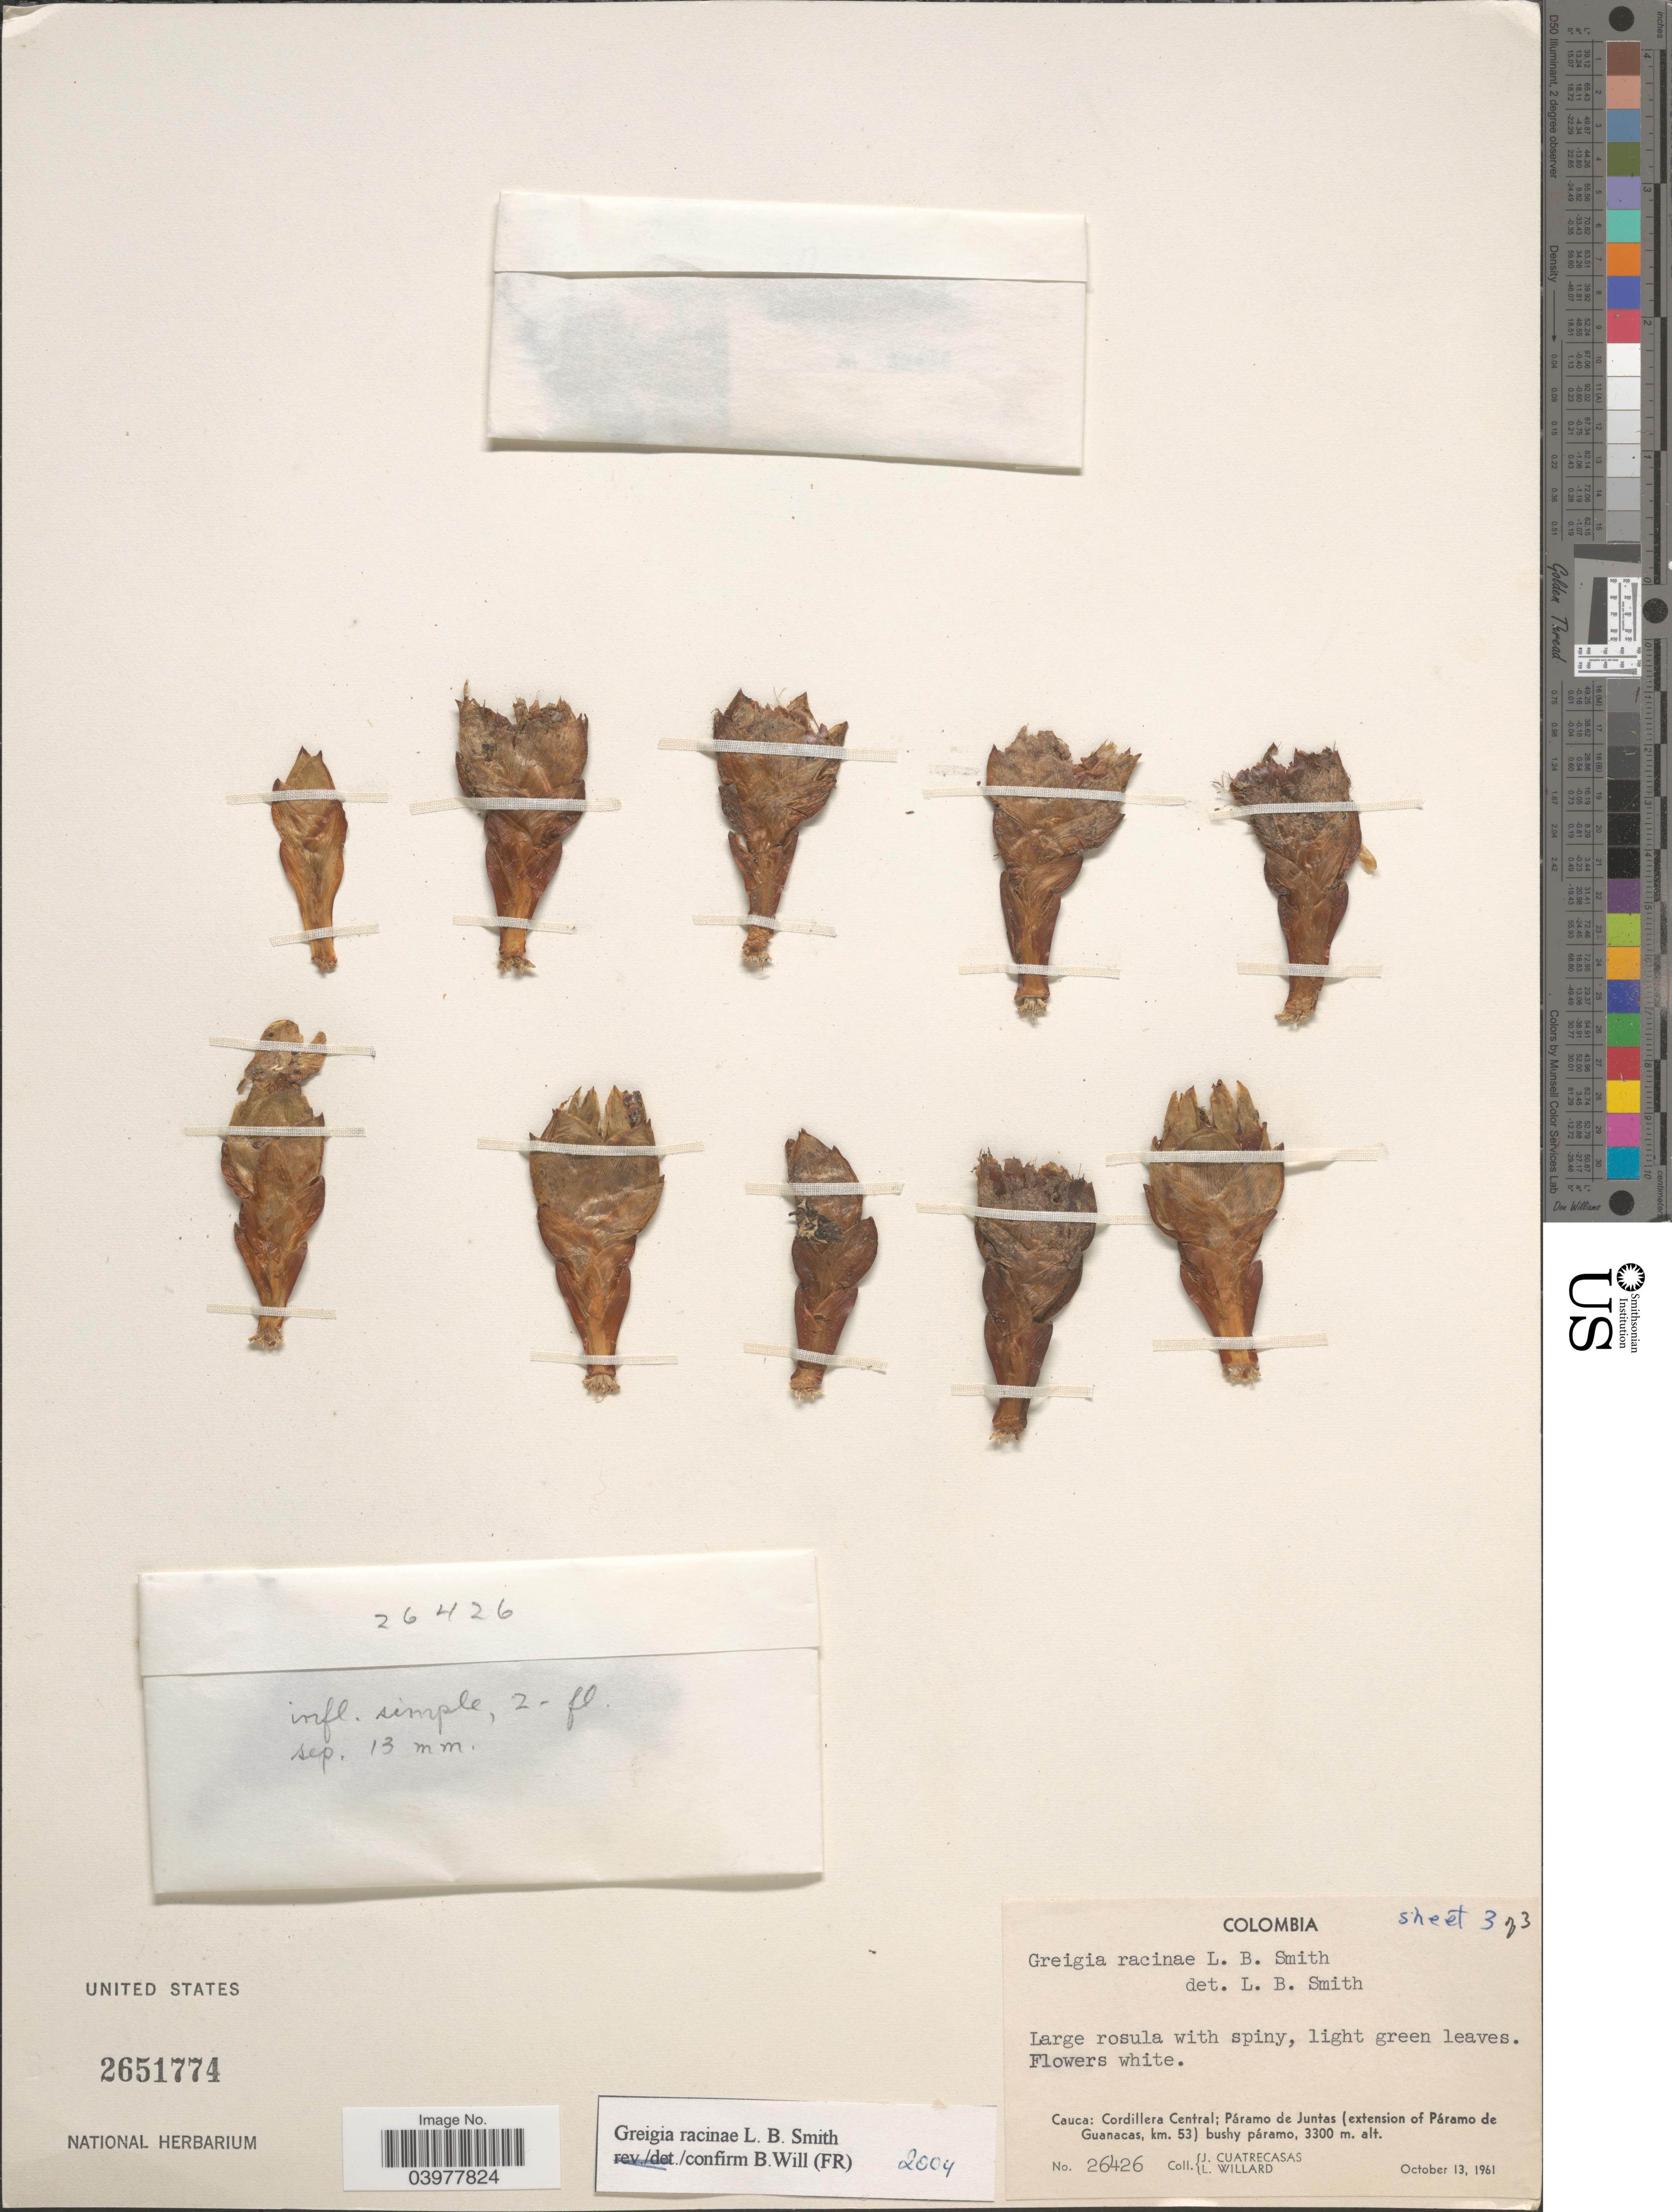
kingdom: Plantae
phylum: Tracheophyta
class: Liliopsida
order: Poales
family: Bromeliaceae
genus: Greigia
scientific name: Greigia racinae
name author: L.B. Sm.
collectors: J. Cuatrecasas & L. Willard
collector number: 26426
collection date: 1961-10-13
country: Colombia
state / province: Cauca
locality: Cordillera Central; Páramo de Juntas (extension of Páramo de Guanacas, km. 53) bushy páramo.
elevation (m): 3300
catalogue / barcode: US 2651774